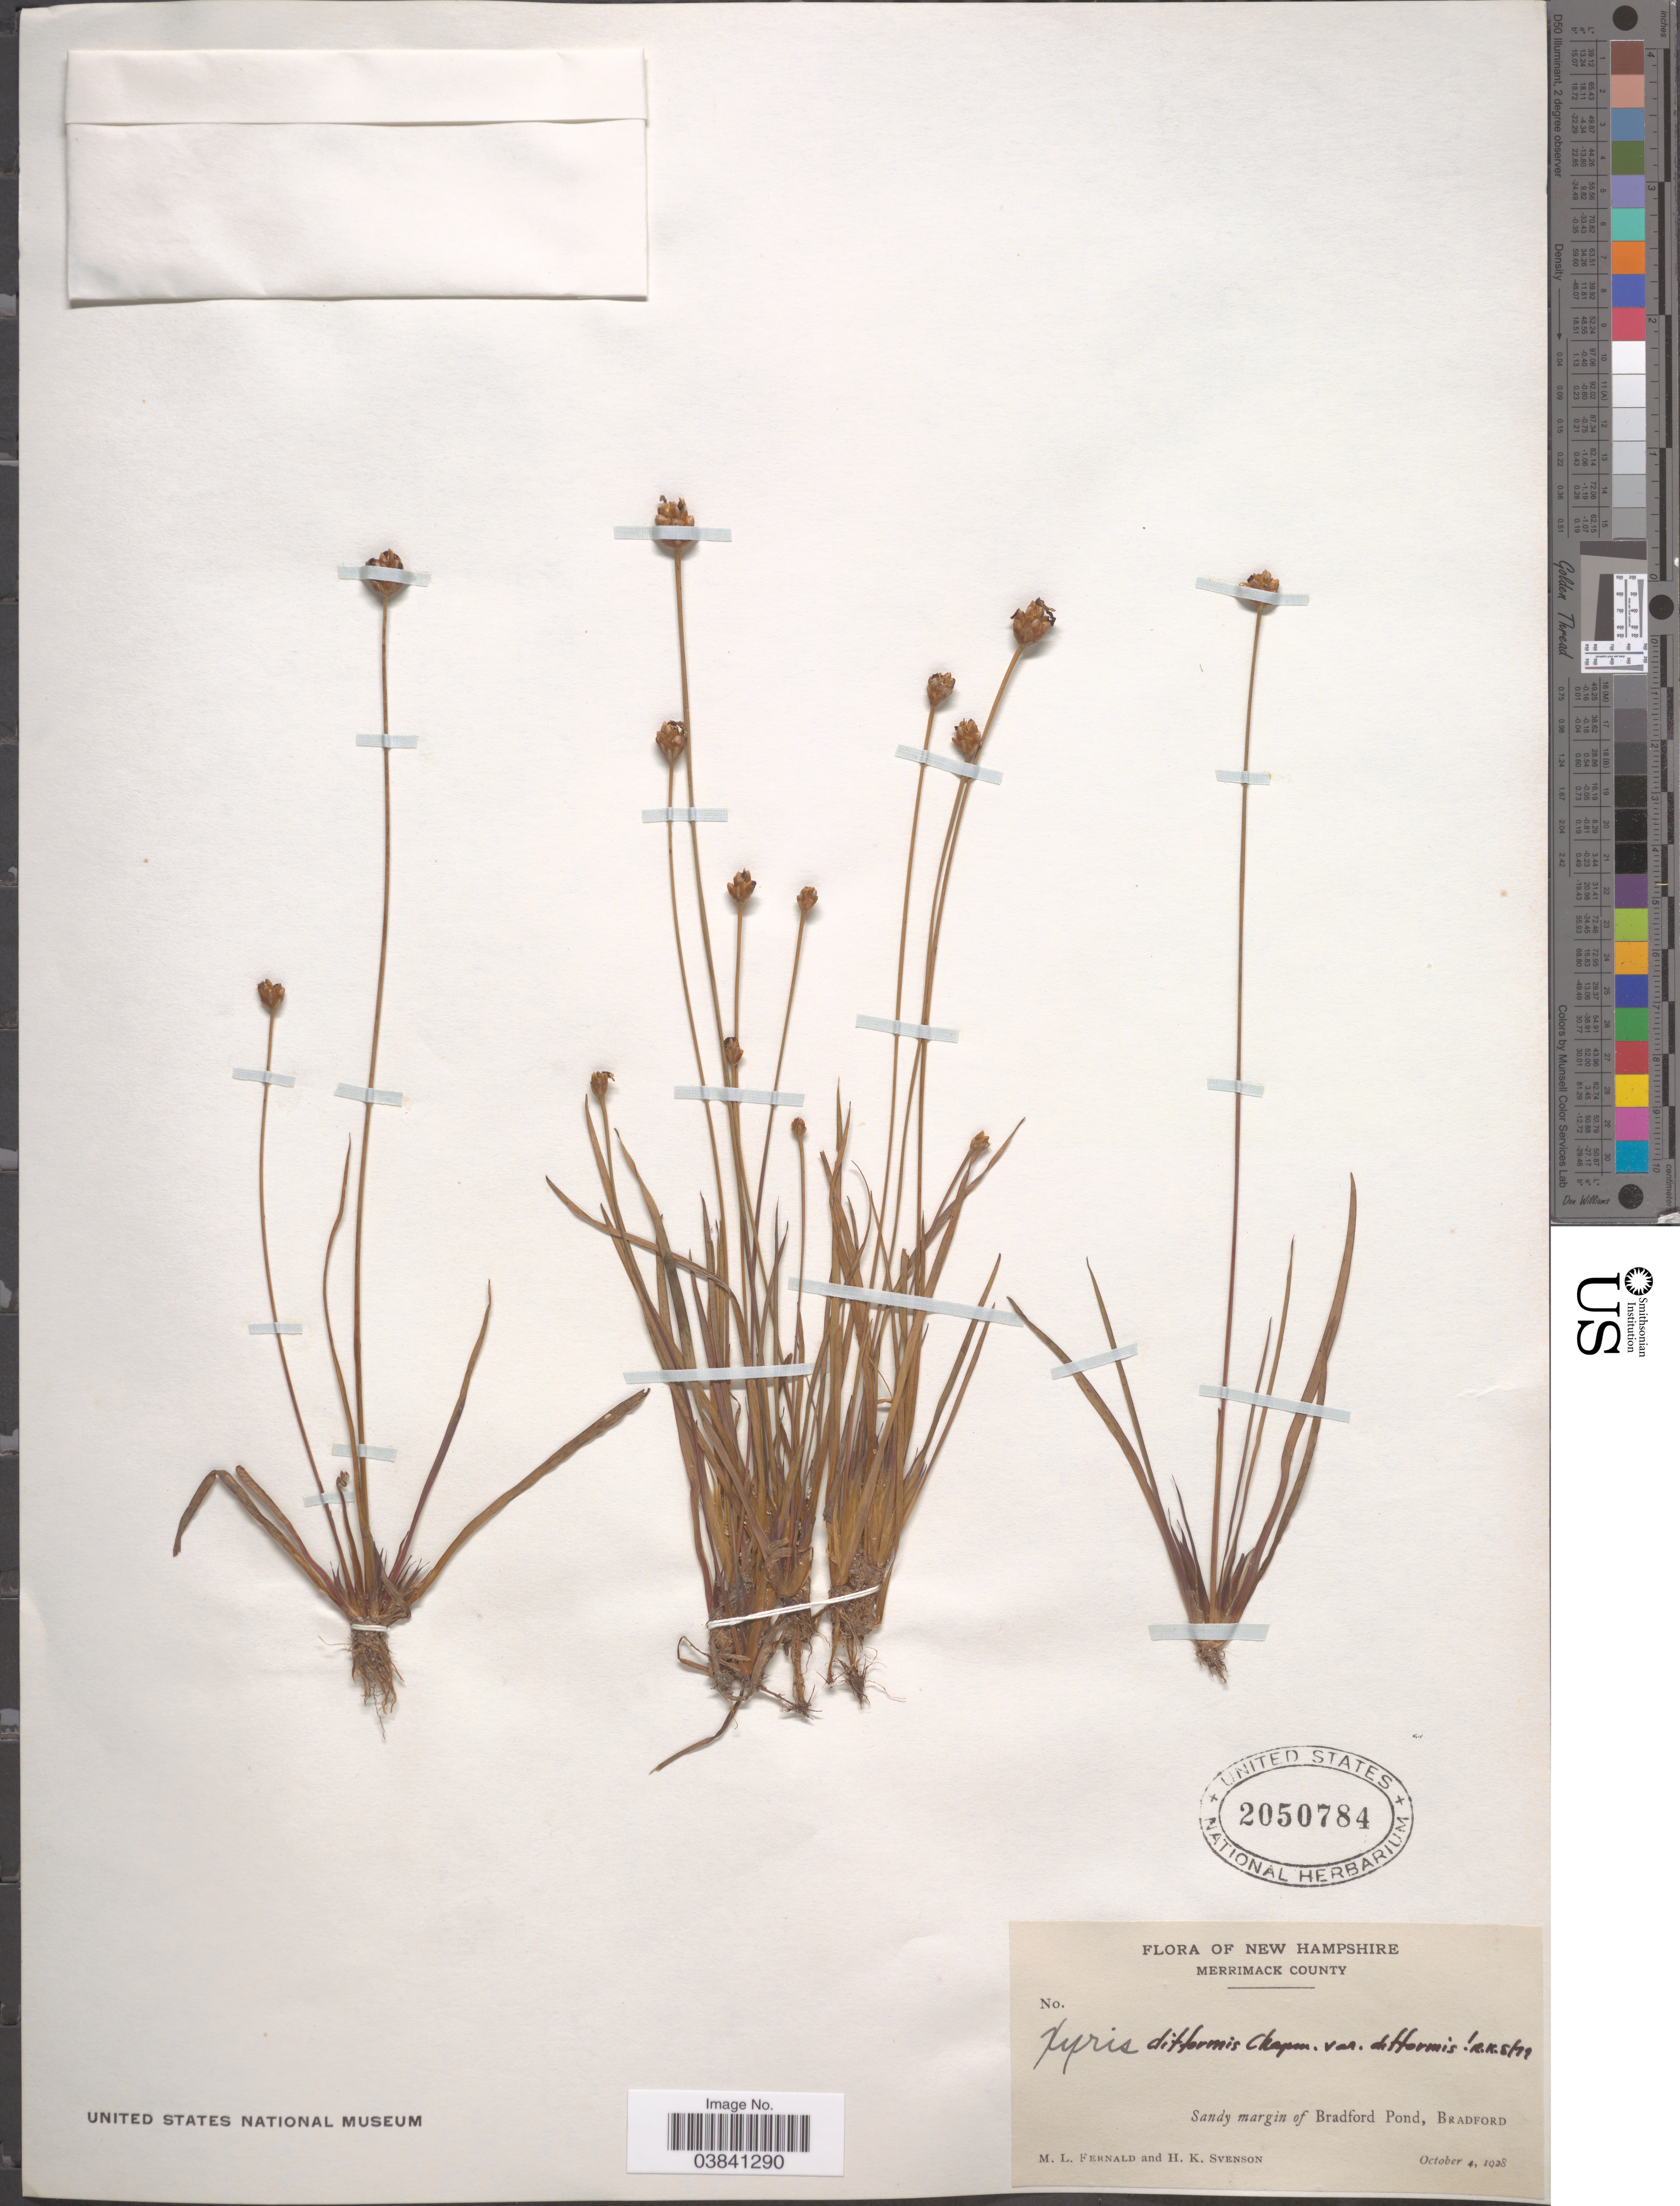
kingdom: Plantae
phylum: Tracheophyta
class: Liliopsida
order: Poales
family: Xyridaceae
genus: Xyris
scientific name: Xyris difformis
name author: Chapm.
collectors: M. L. Fernald & H. K. Svenson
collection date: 1928-10-04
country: United States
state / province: New Hampshire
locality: Merrimack County. Sandy margin of Bradford Pond, Bradford.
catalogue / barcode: US 2050784